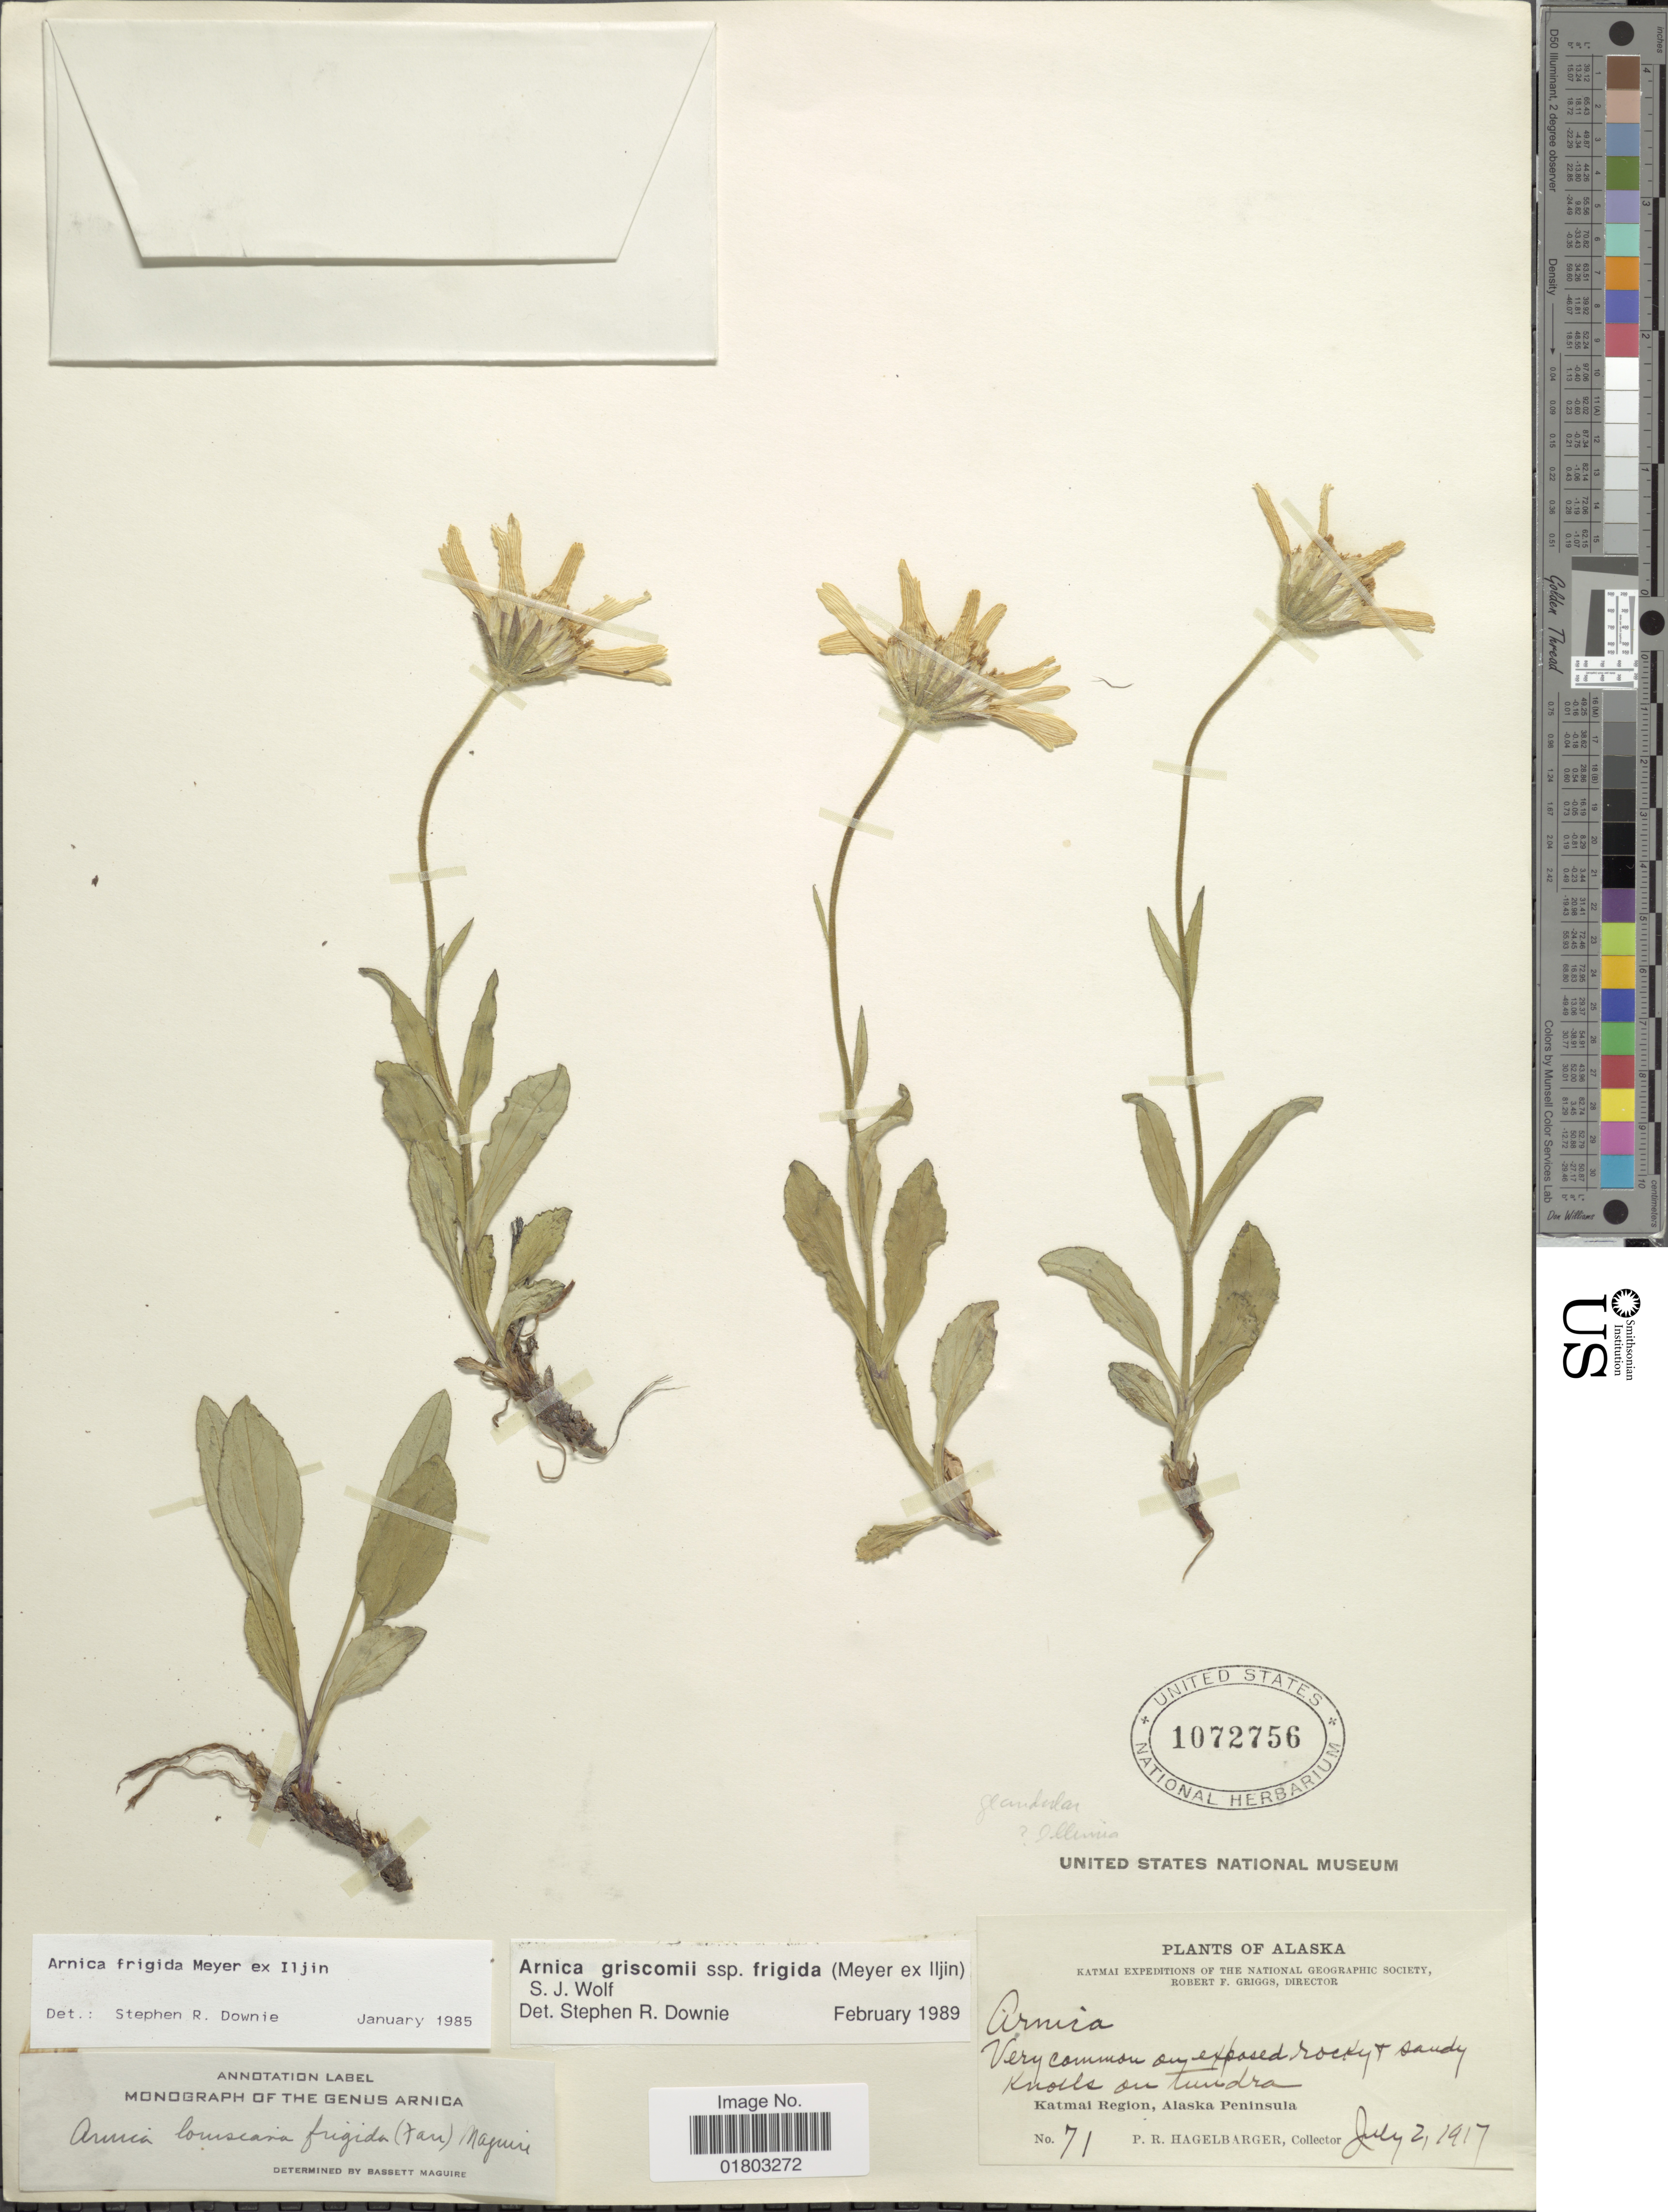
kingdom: Plantae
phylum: Tracheophyta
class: Magnoliopsida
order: Asterales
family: Asteraceae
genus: Arnica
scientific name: Arnica griscomii subsp. frigida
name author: (C.A. Mey. ex Iljin) S.J. Wolf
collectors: P. Hagelbarger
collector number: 71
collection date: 1917-07-02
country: United States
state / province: Alaska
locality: Very common dry exposed rocky+ sandy Knolls on Tundra, Katmai Region, Alaska Peninsula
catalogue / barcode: US 1072756